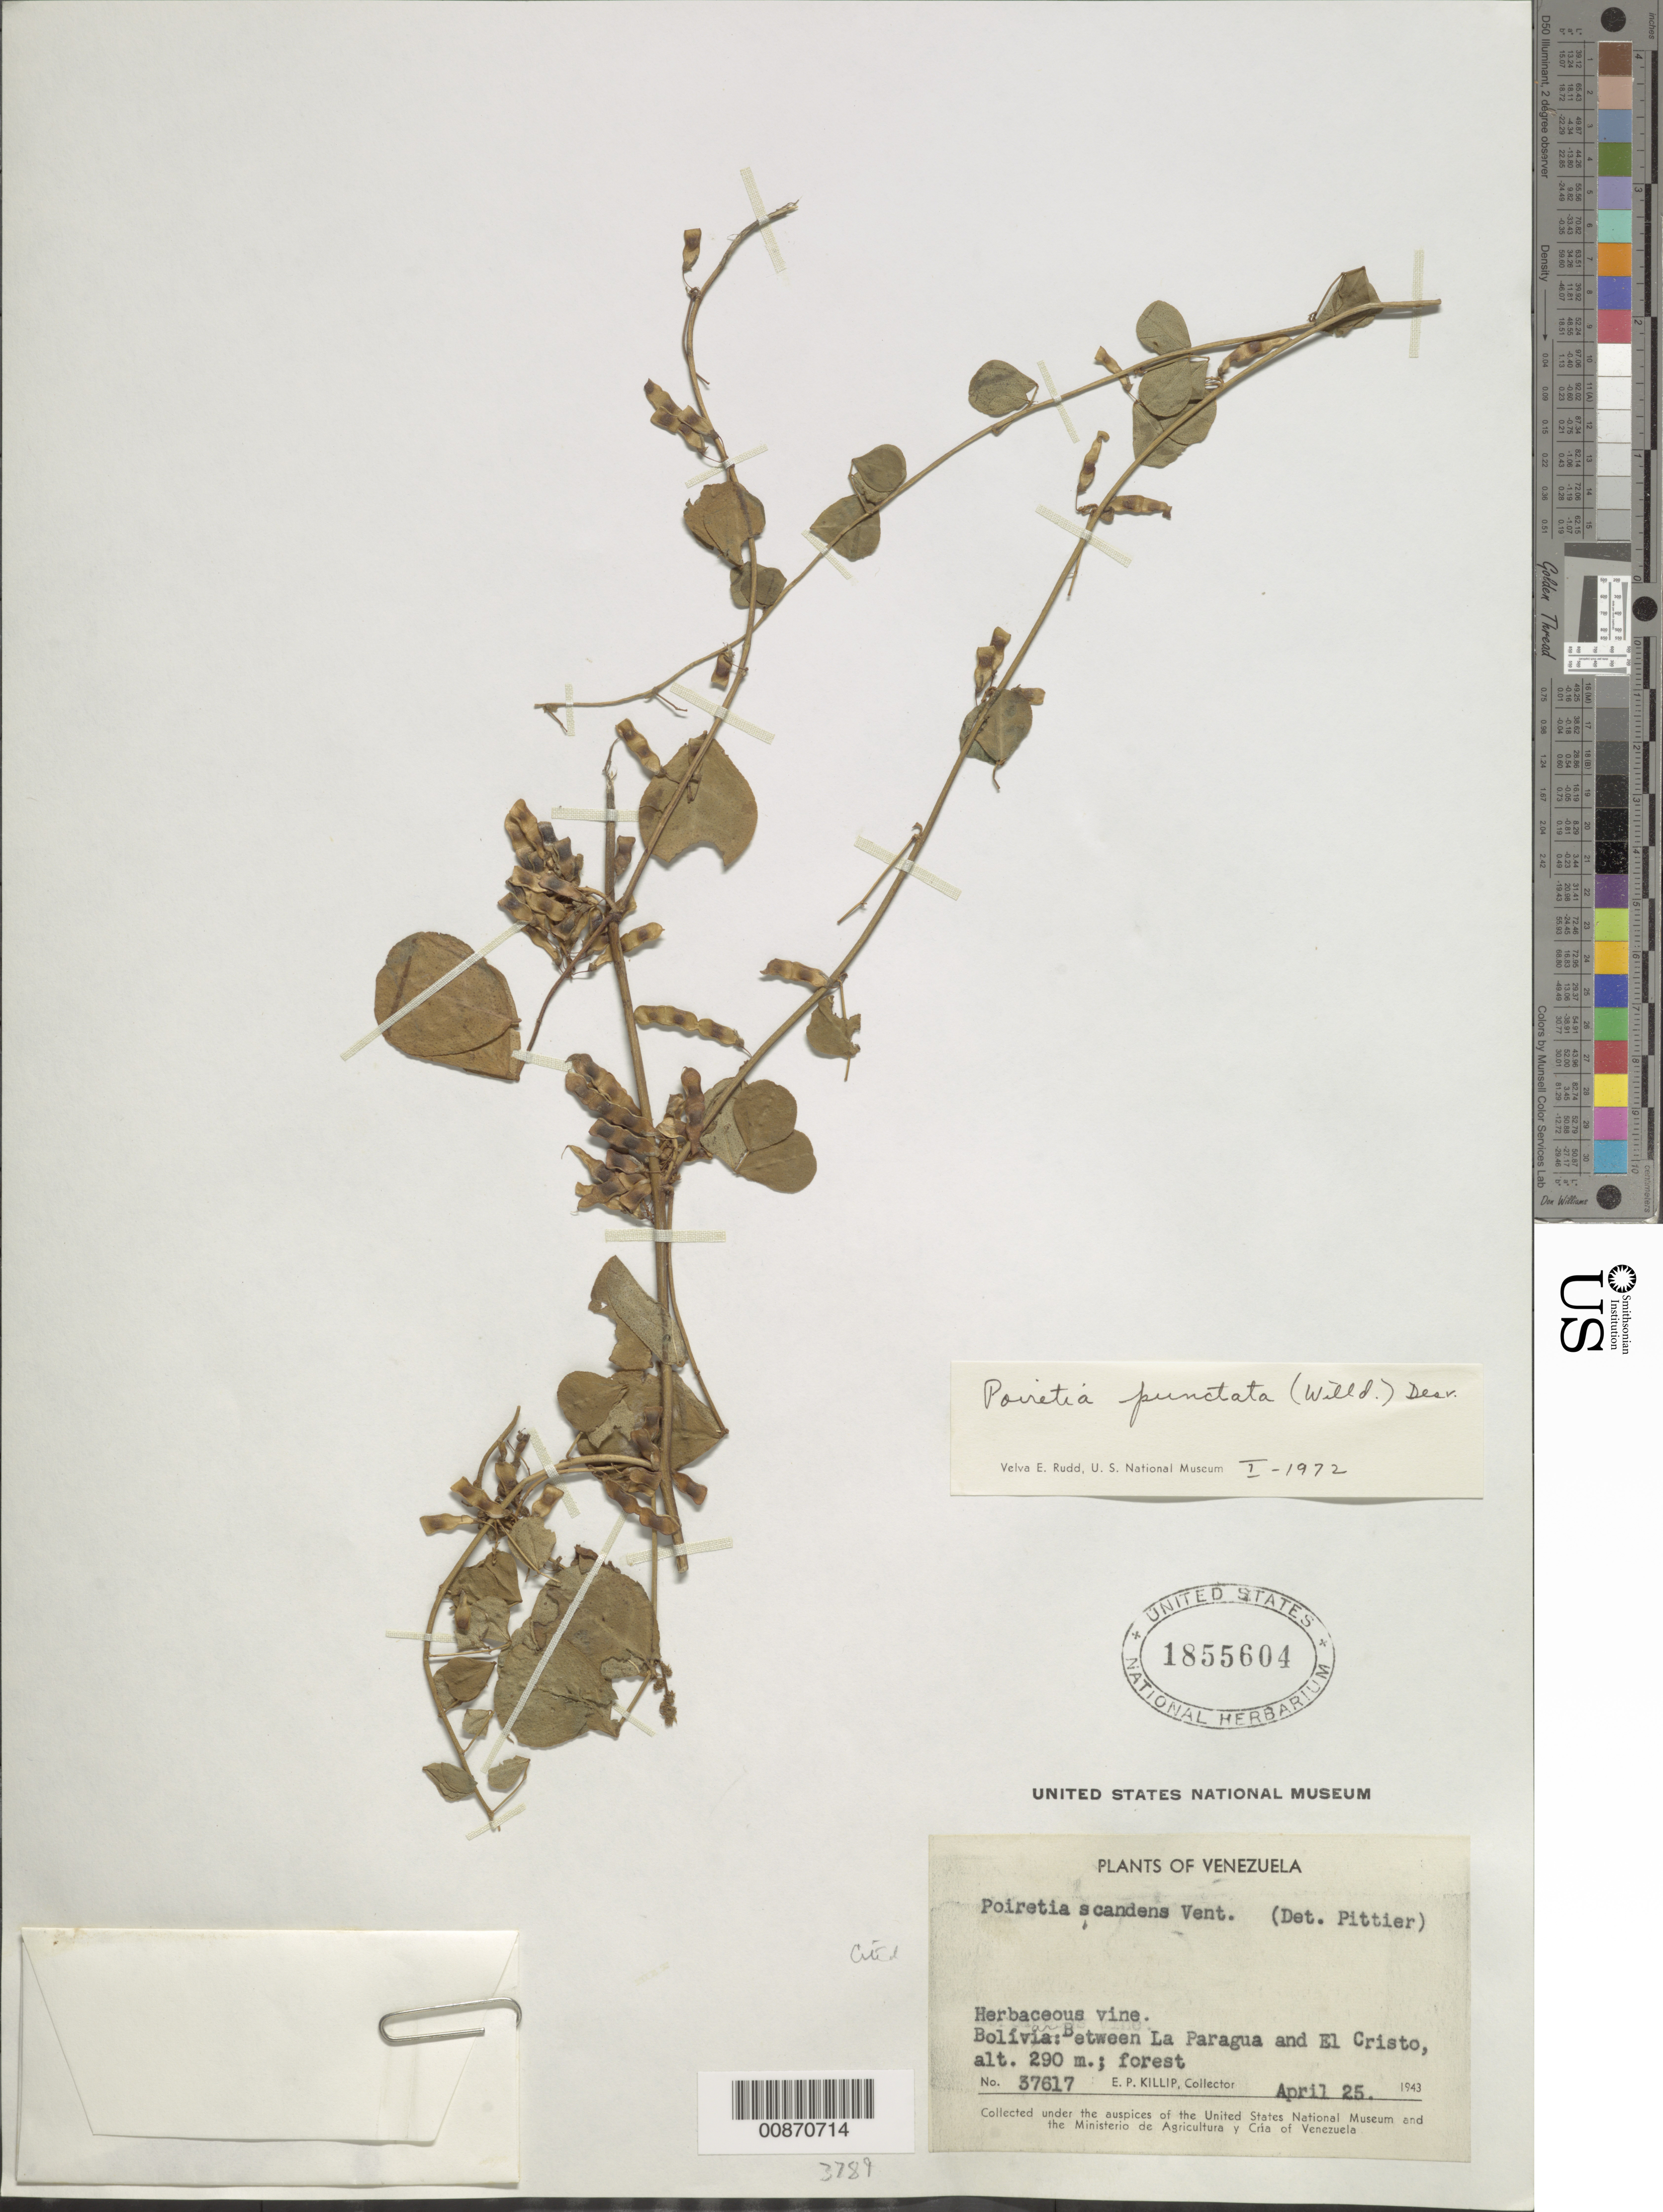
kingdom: Plantae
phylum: Tracheophyta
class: Magnoliopsida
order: Fabales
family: Fabaceae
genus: Poiretia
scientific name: Poiretia punctata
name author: (Willd.) Desv.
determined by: Rudd, V. E.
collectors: E. P. Killip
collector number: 37617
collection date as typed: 25-Apr-43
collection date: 1943-04-25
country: Venezuela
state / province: Bolívar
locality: La Paragua to El Cristo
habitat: Forest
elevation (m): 290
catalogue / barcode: US 1855604